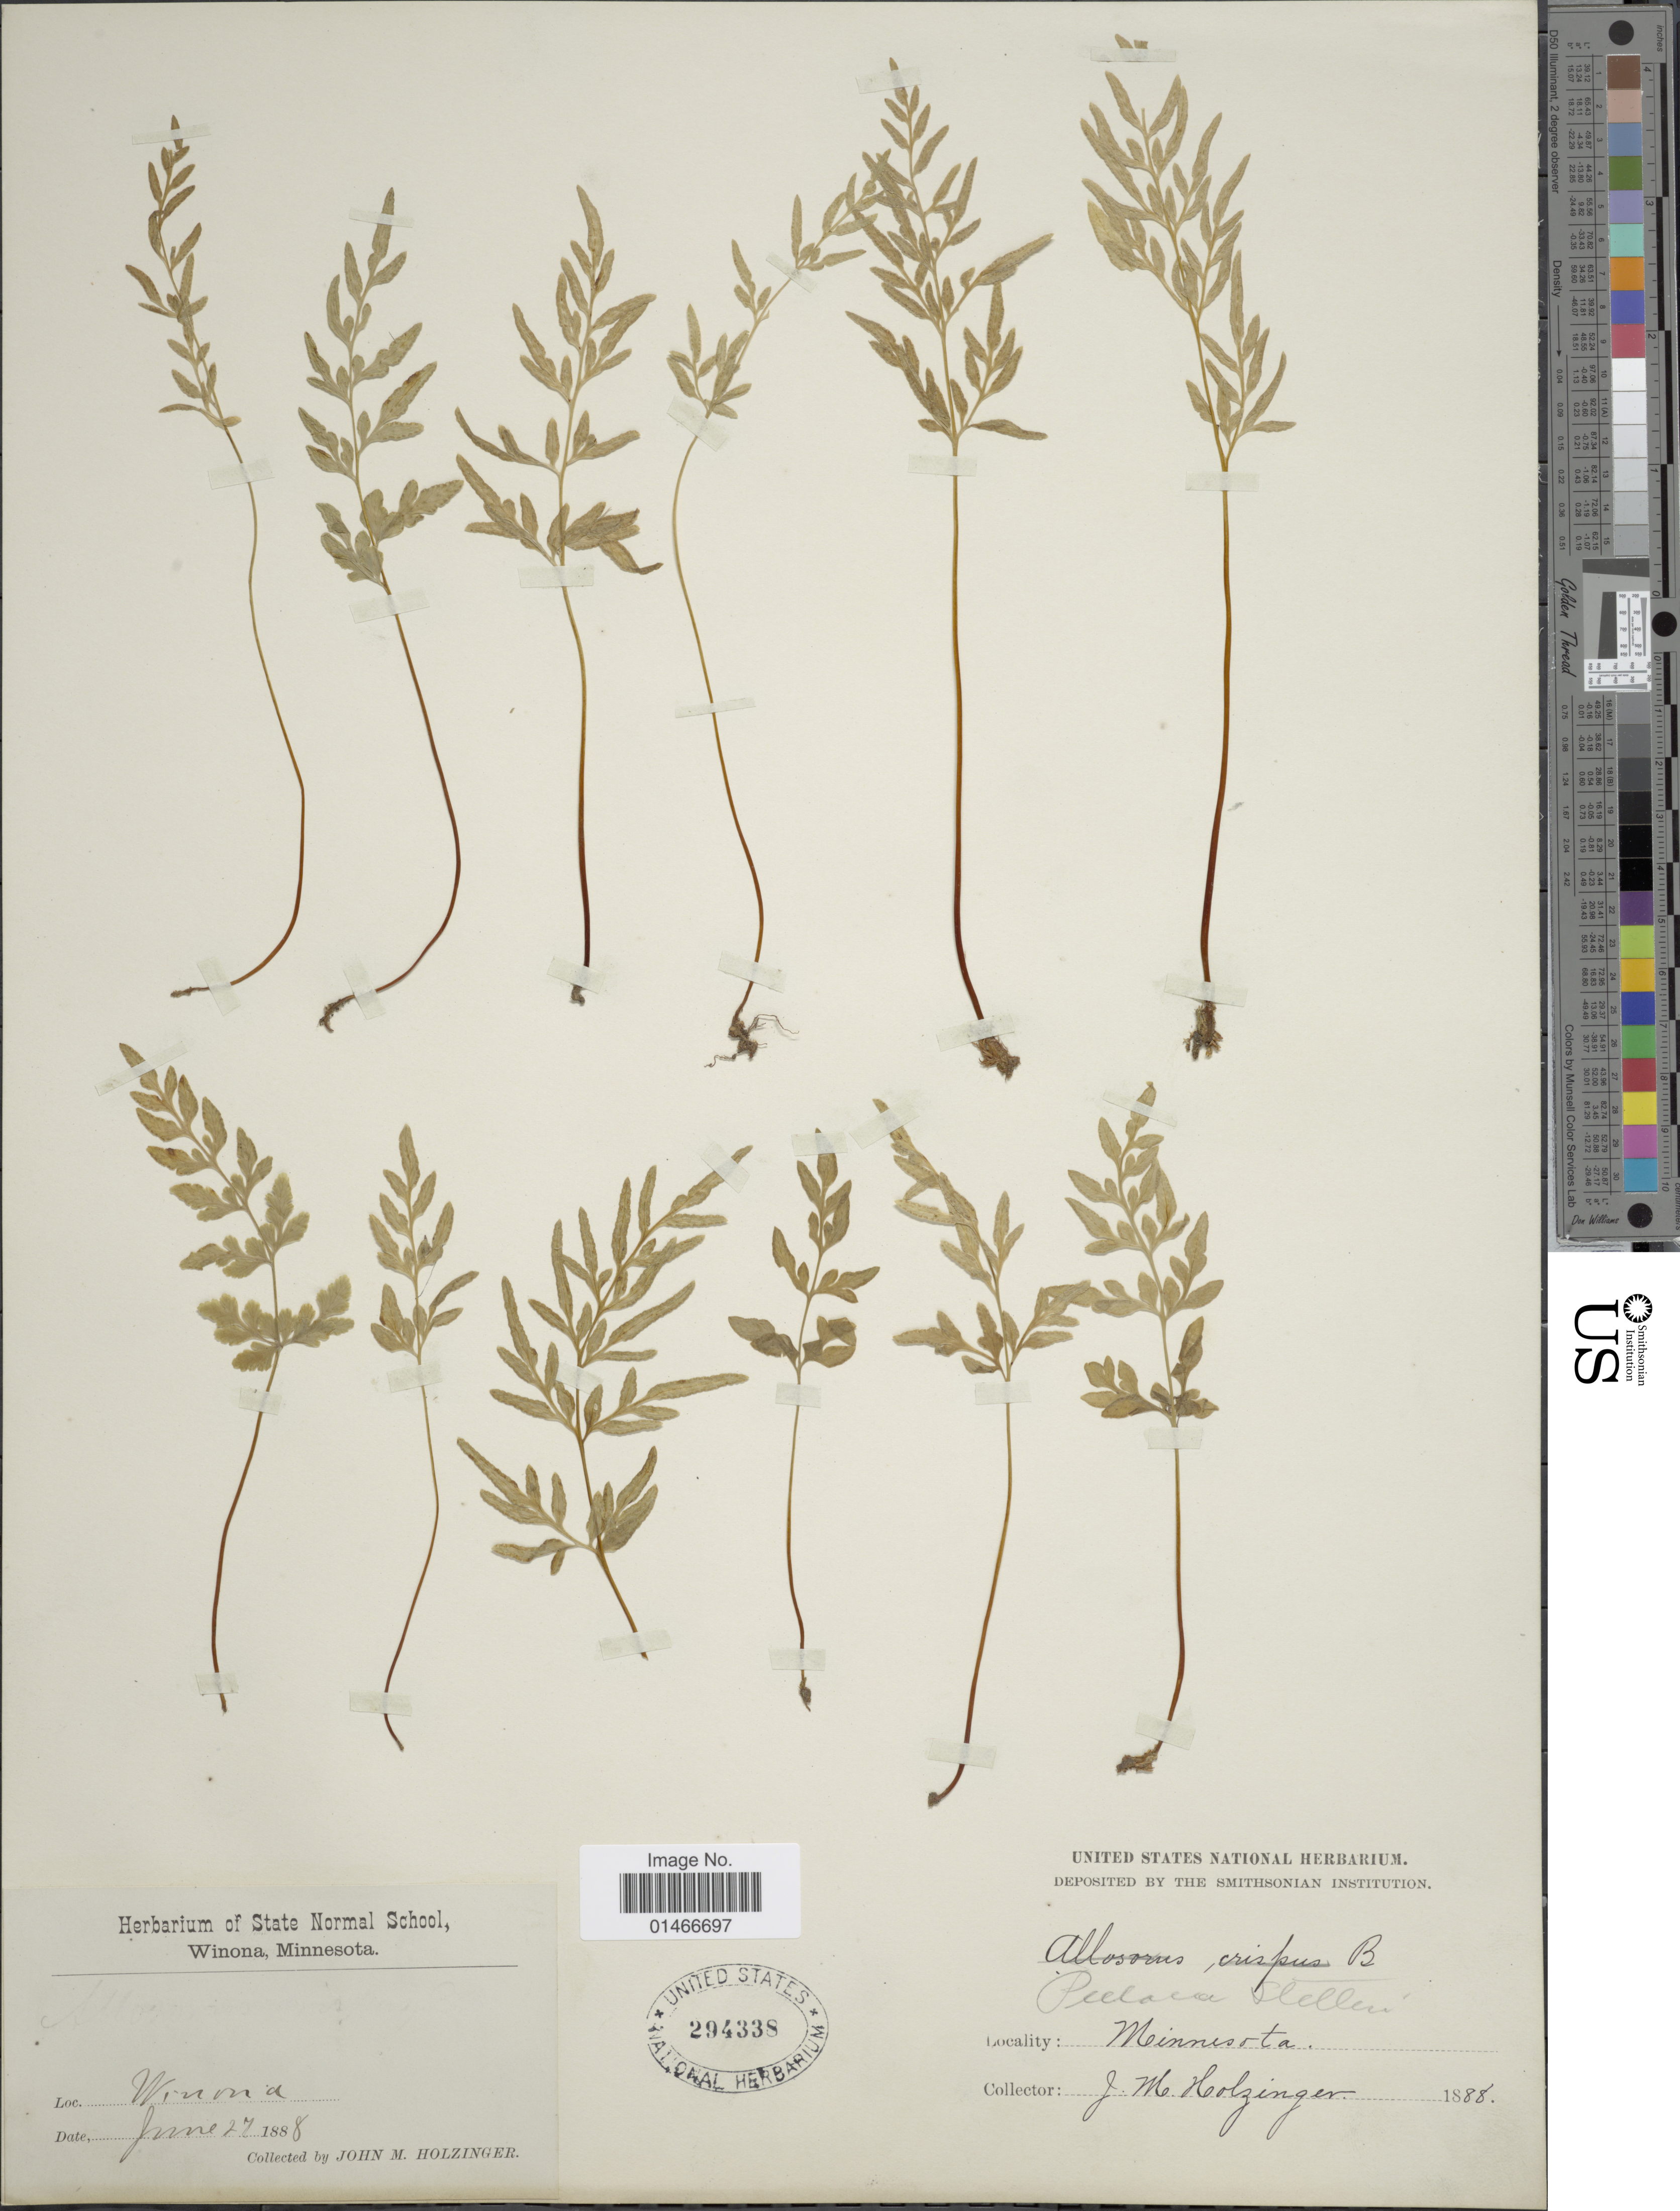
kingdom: Plantae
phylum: Tracheophyta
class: Polypodiopsida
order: Polypodiales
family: Pteridaceae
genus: Cryptogramma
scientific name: Cryptogramma stelleri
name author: (S.G. Gmel.) Prantl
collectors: J. M. Holzinger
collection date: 1888-06-27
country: United States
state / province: Minnesota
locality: Winona.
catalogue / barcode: US 294338